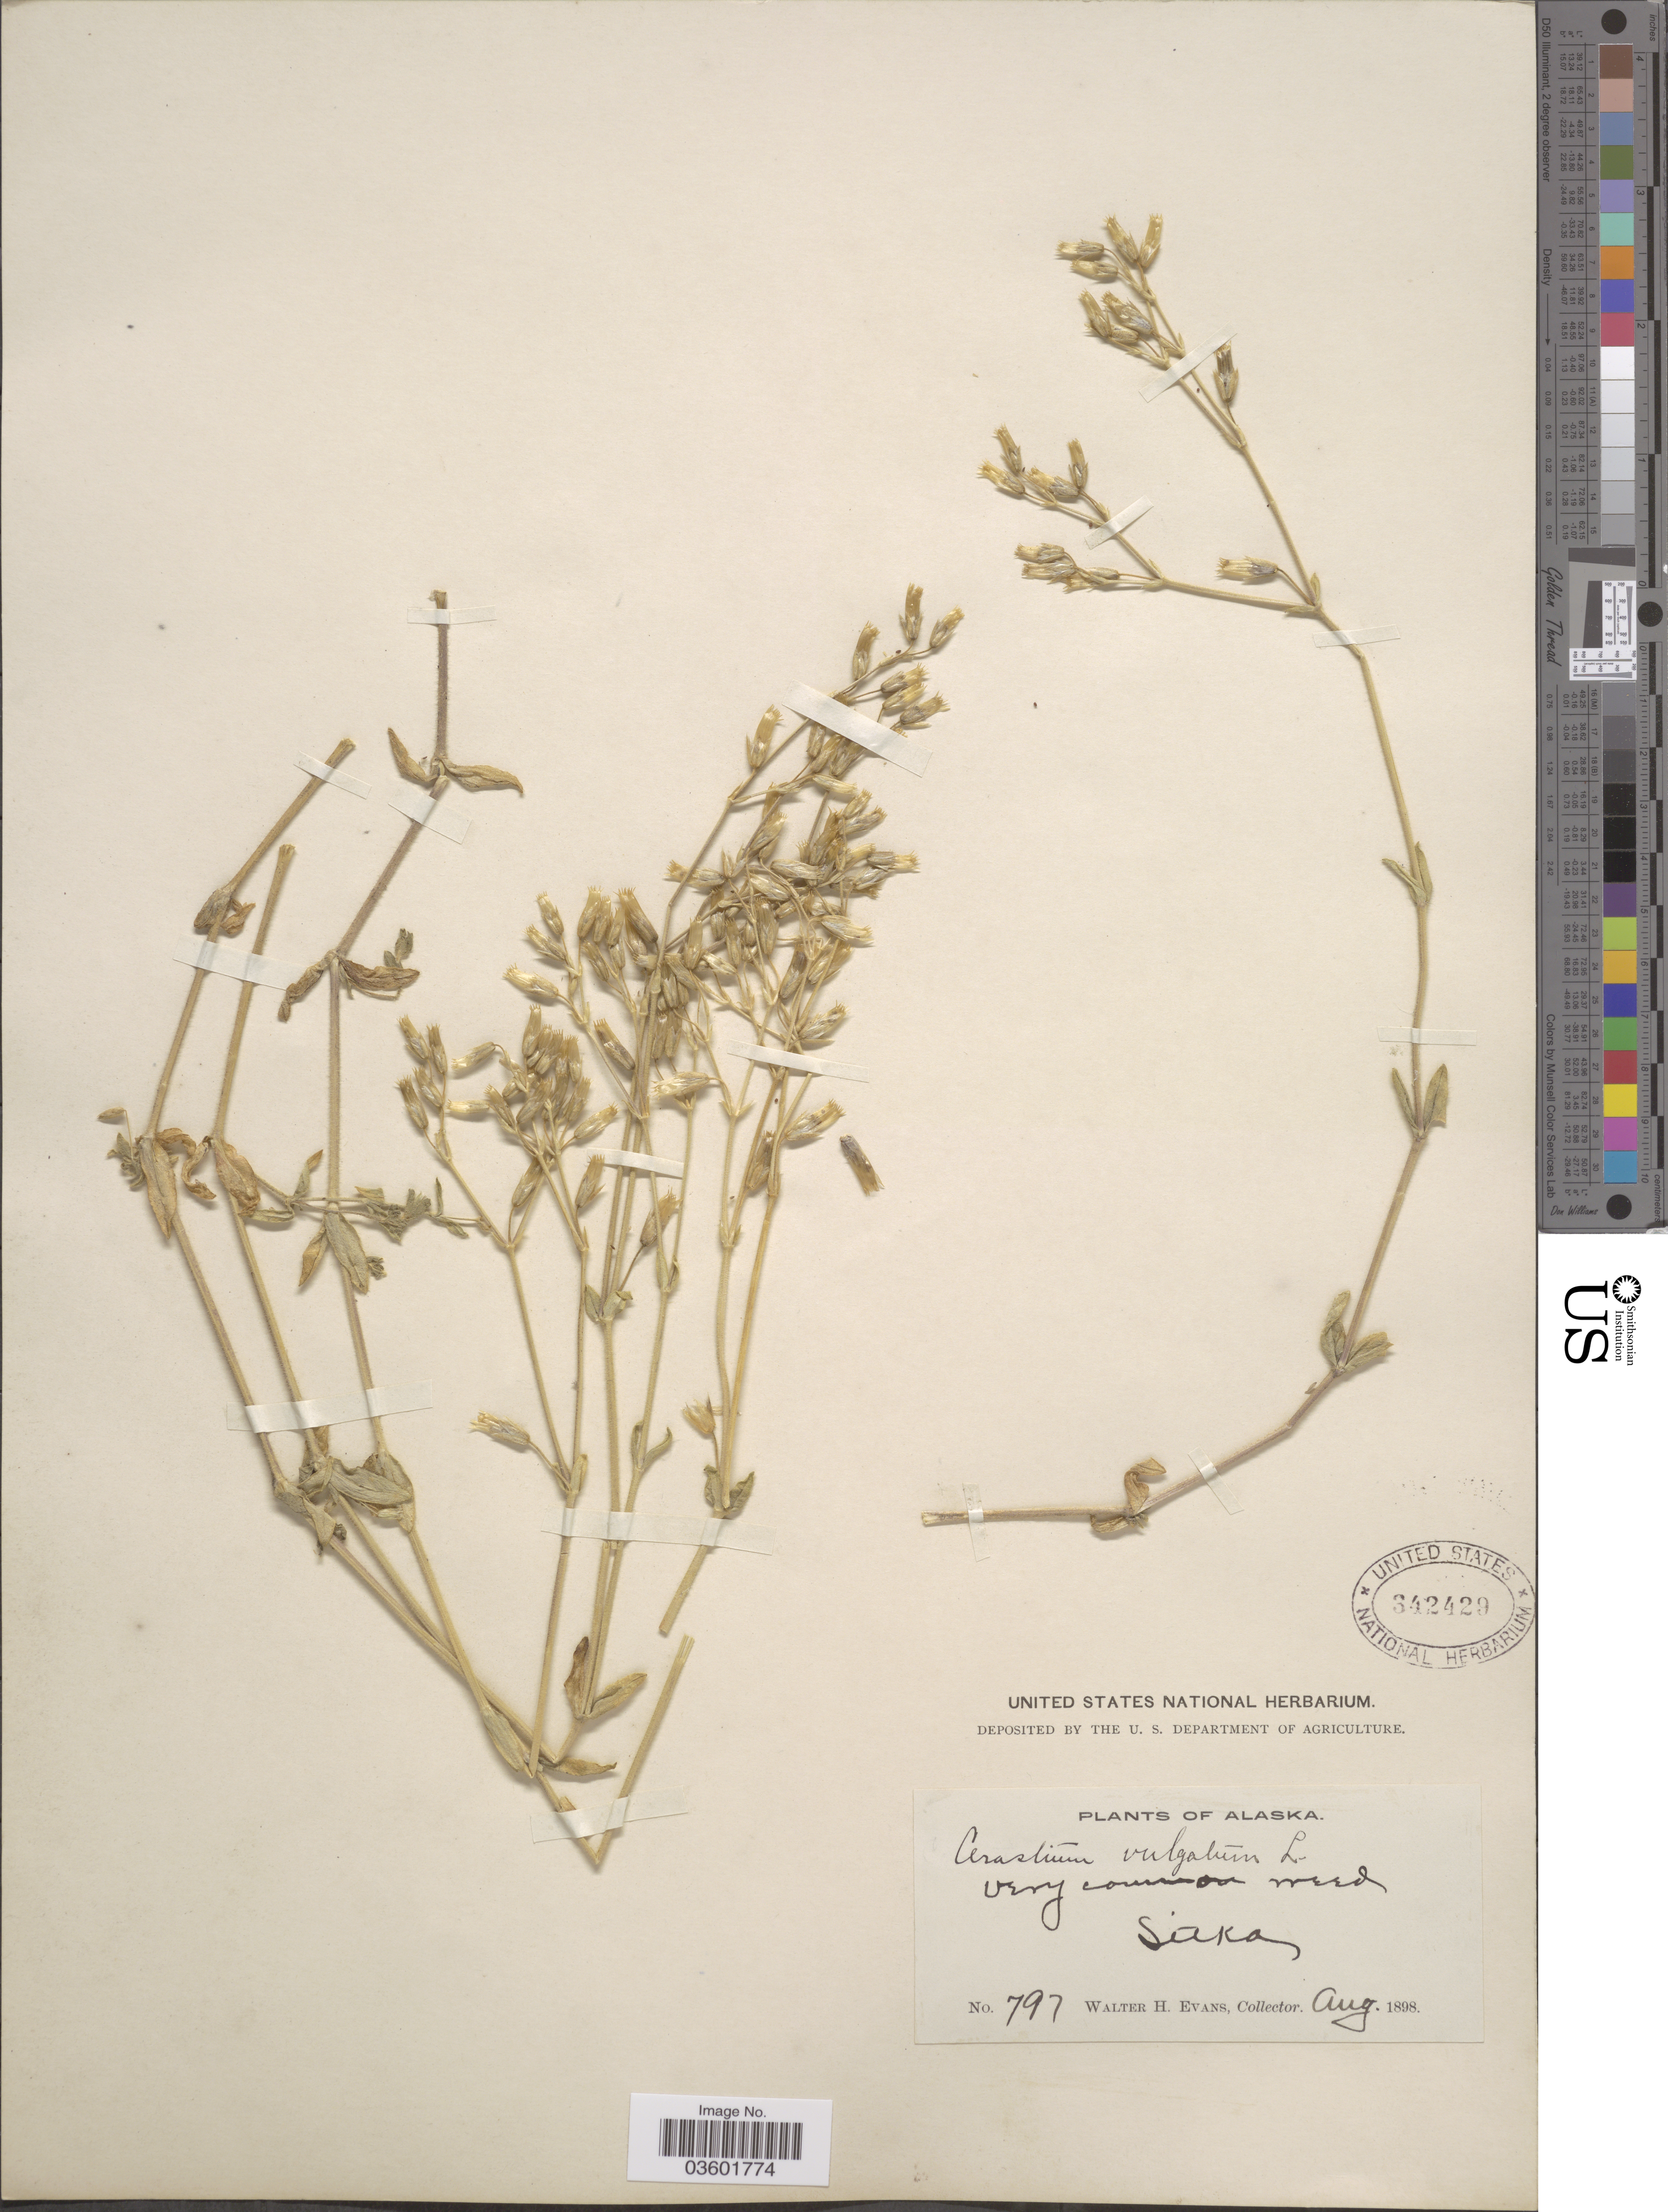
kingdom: Plantae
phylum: Tracheophyta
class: Magnoliopsida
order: Caryophyllales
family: Caryophyllaceae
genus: Cerastium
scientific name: Cerastium caespitosum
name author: Rchb. & Kit.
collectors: W. H. Evans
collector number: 797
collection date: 1898-08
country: United States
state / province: Alaska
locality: Sitka.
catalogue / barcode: US 342429